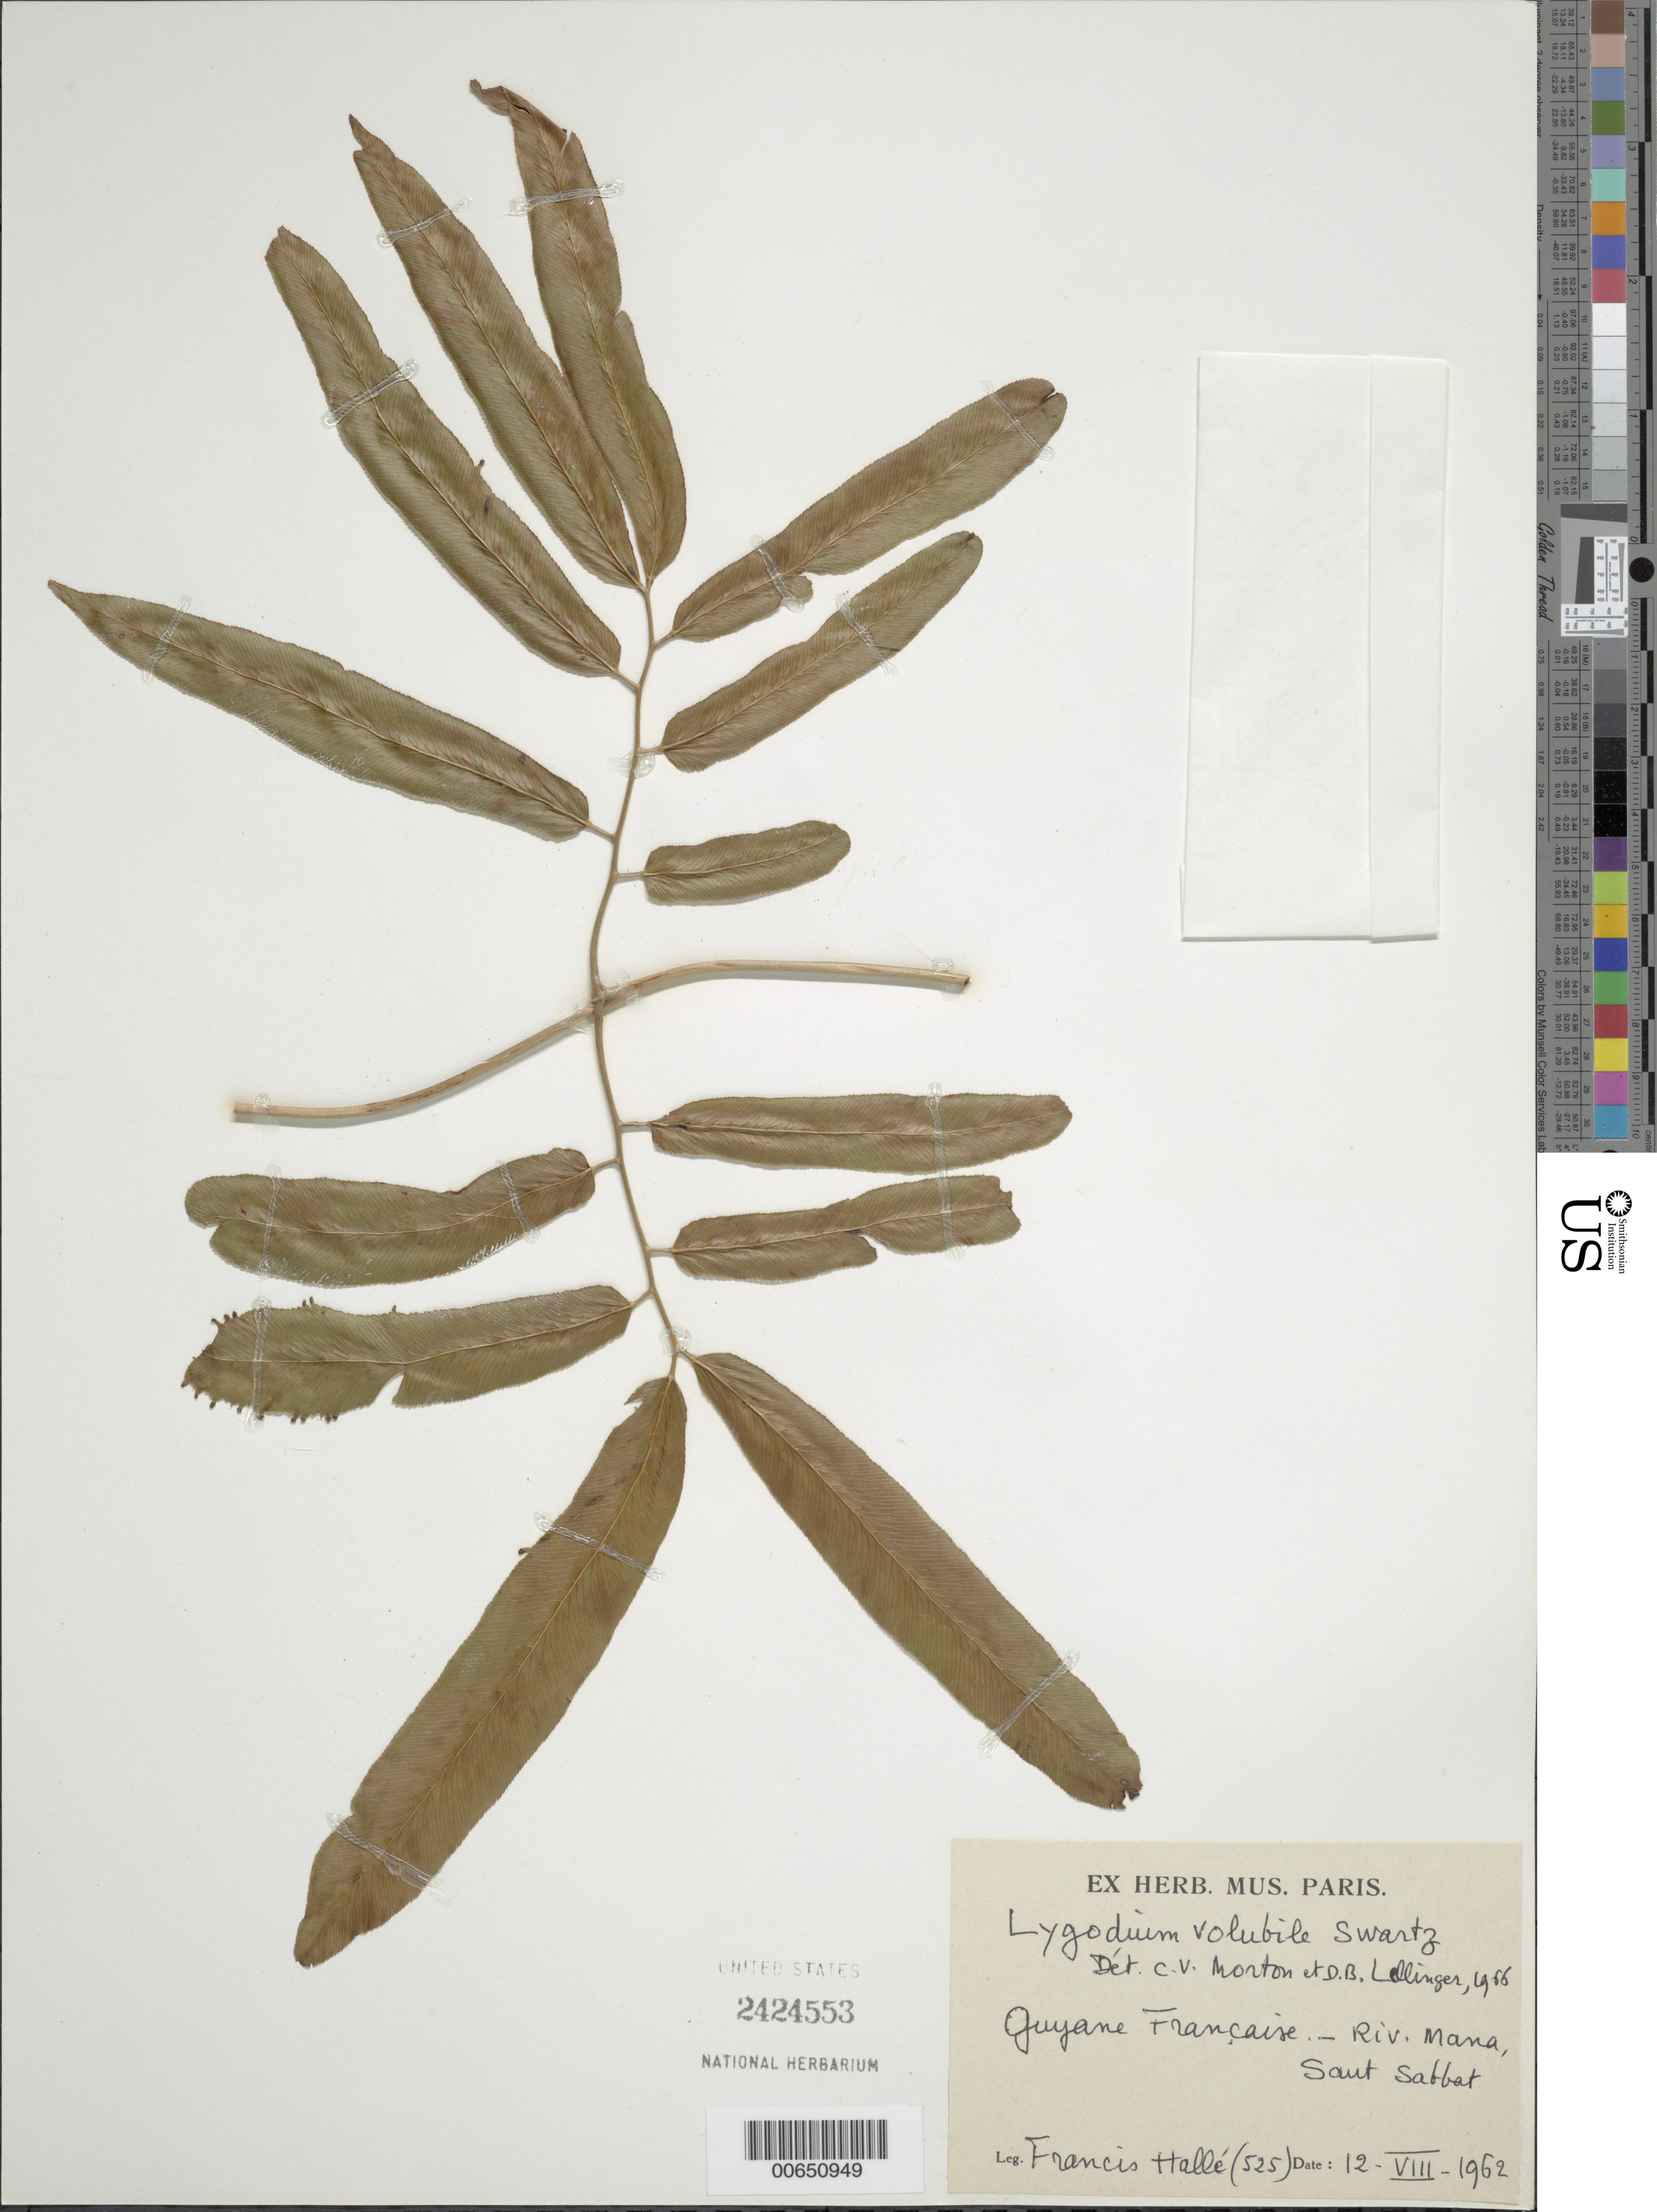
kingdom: Plantae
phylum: Tracheophyta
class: Polypodiopsida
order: Schizaeales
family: Lygodiaceae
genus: Lygodium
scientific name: Lygodium volubile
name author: Sw.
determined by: Morton, C. V.; Lellinger, D. B.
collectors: F. Hallé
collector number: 525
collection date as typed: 12-Aug-62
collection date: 1962-08-12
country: French Guiana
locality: Rivière Mana, Saut Sabbat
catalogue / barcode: US 2424553